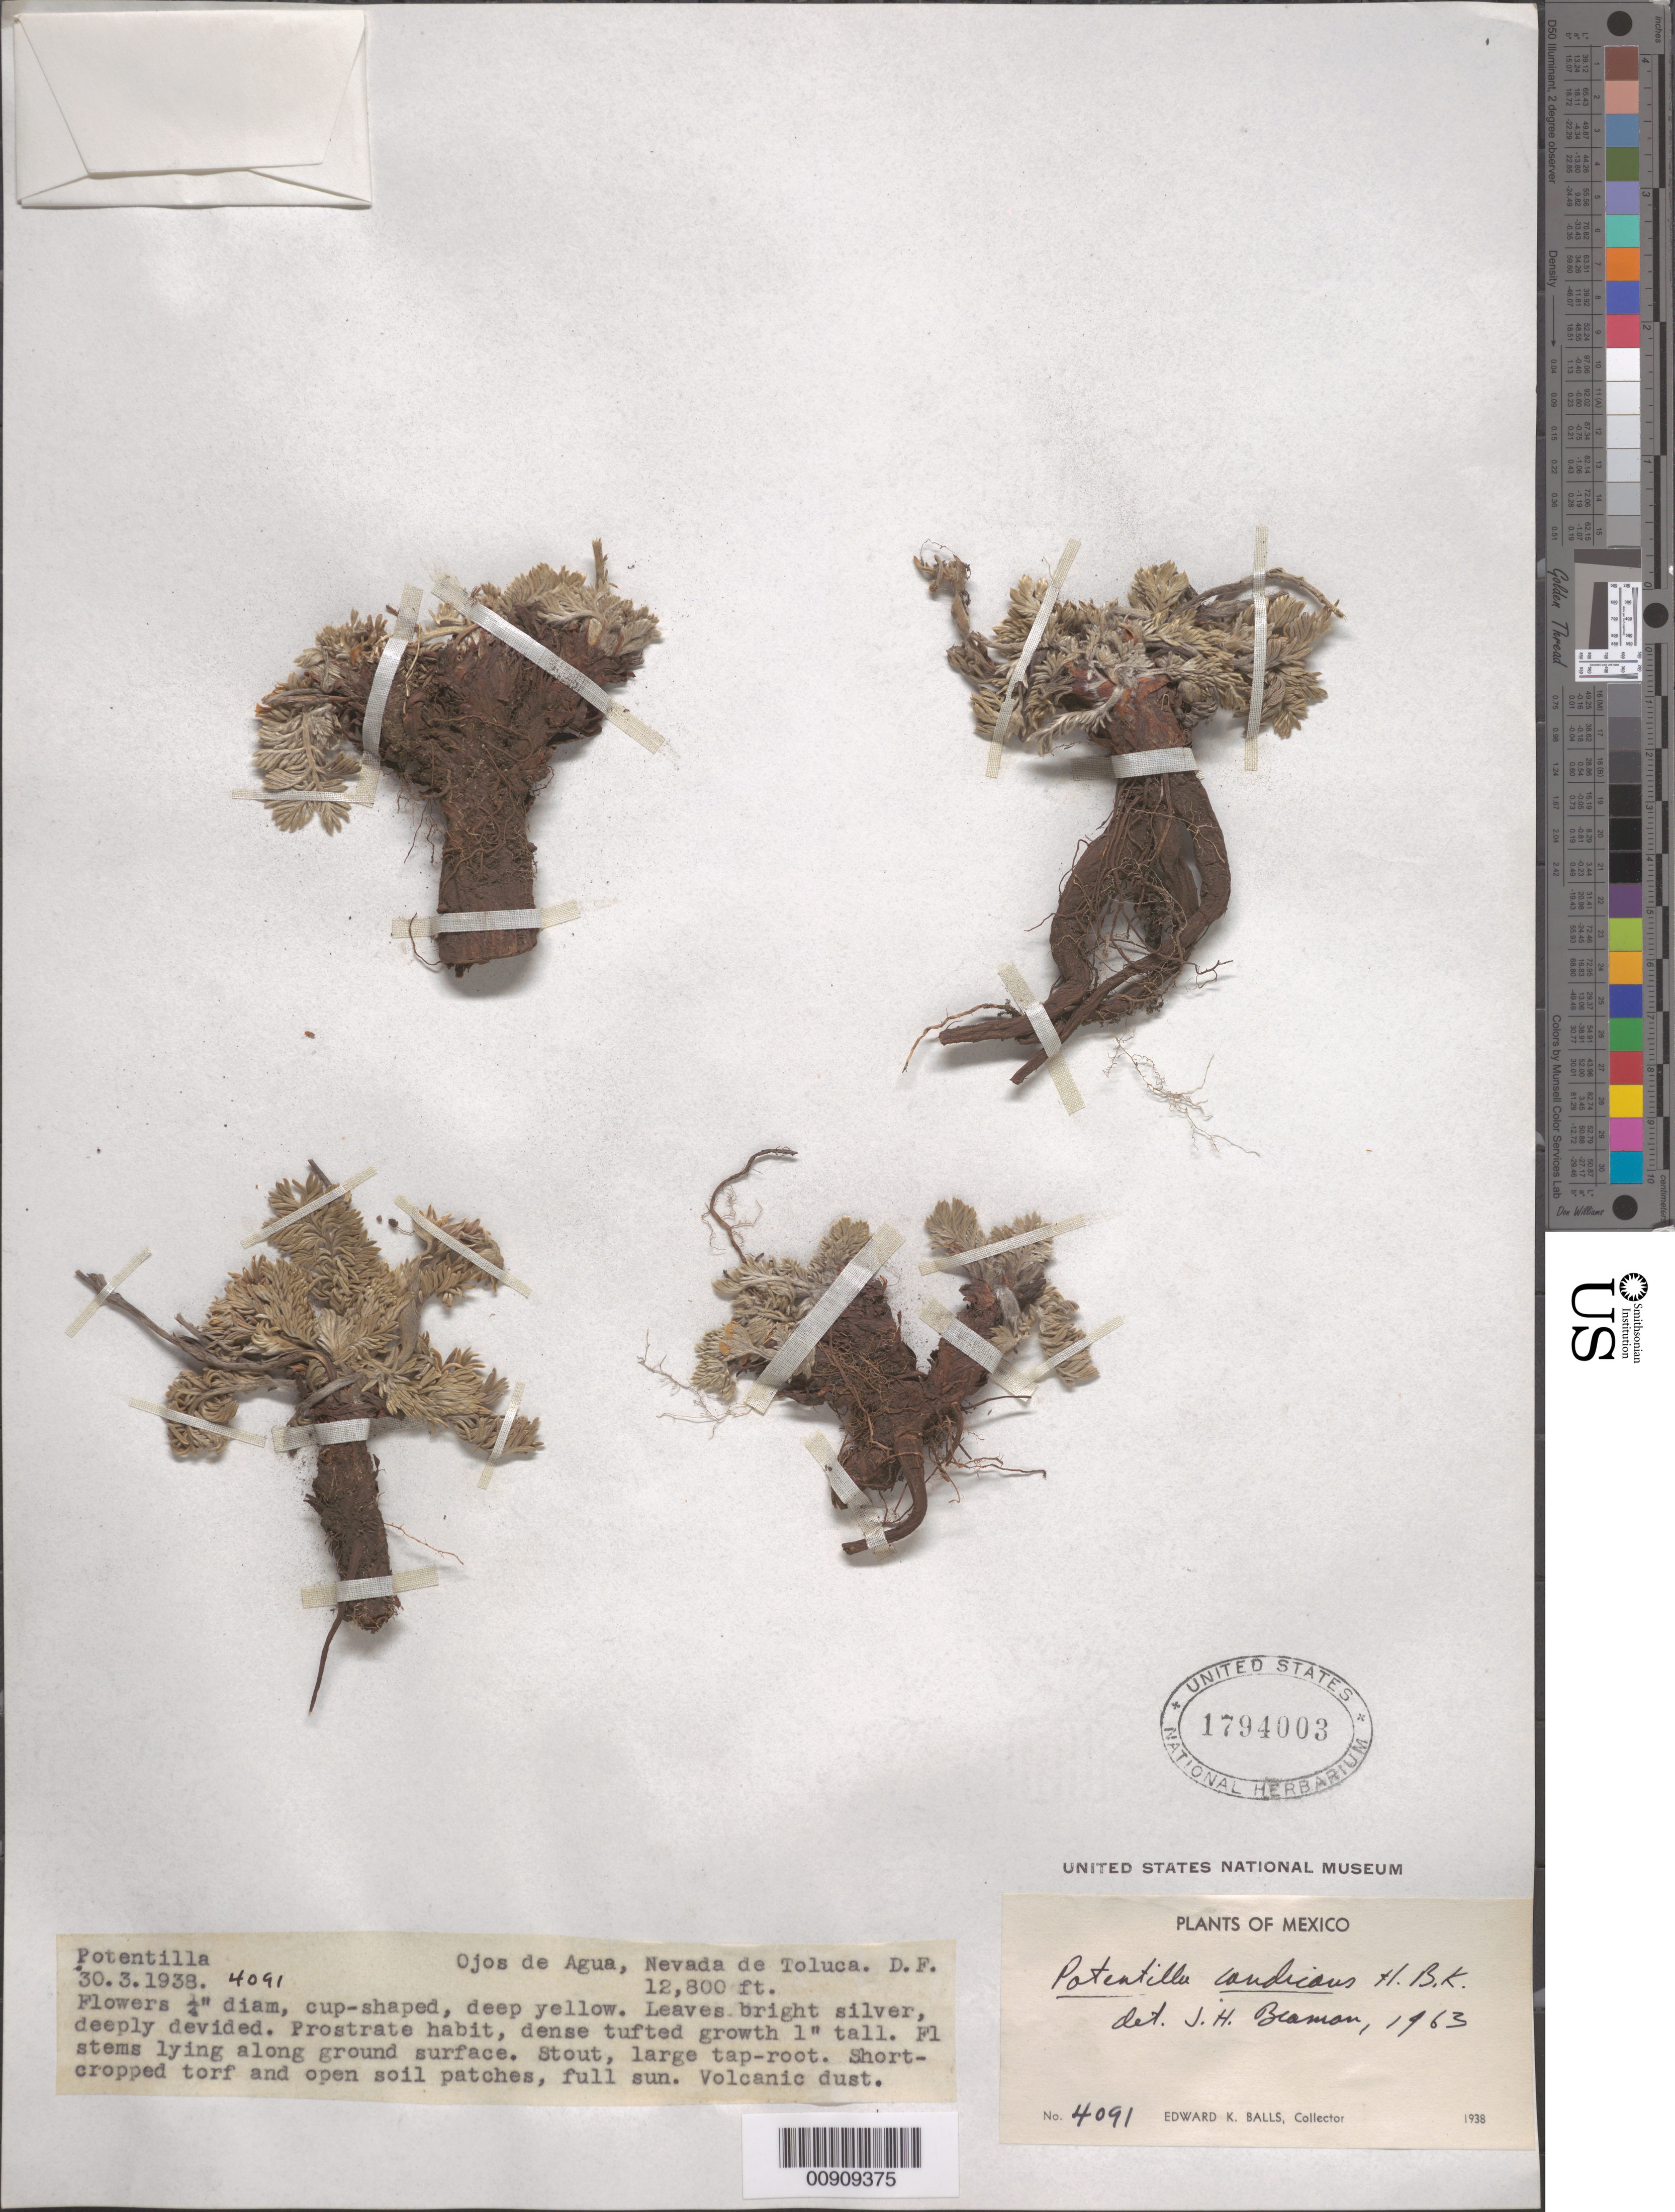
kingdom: Plantae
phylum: Tracheophyta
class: Magnoliopsida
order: Rosales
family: Rosaceae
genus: Potentilla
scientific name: Potentilla candicans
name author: Humb. & Bonpl. ex Nestl.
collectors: E. K. Balls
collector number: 4091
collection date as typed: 30 Mar 1938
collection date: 1938-03-30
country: Mexico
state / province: Distrito Federal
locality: Ojos de Agua, Nevada [sic] de Toluca. D.F.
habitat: Short-cropped torf and open soil patches, full sun. Volcanic dust.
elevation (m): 3901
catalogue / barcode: US 1794003